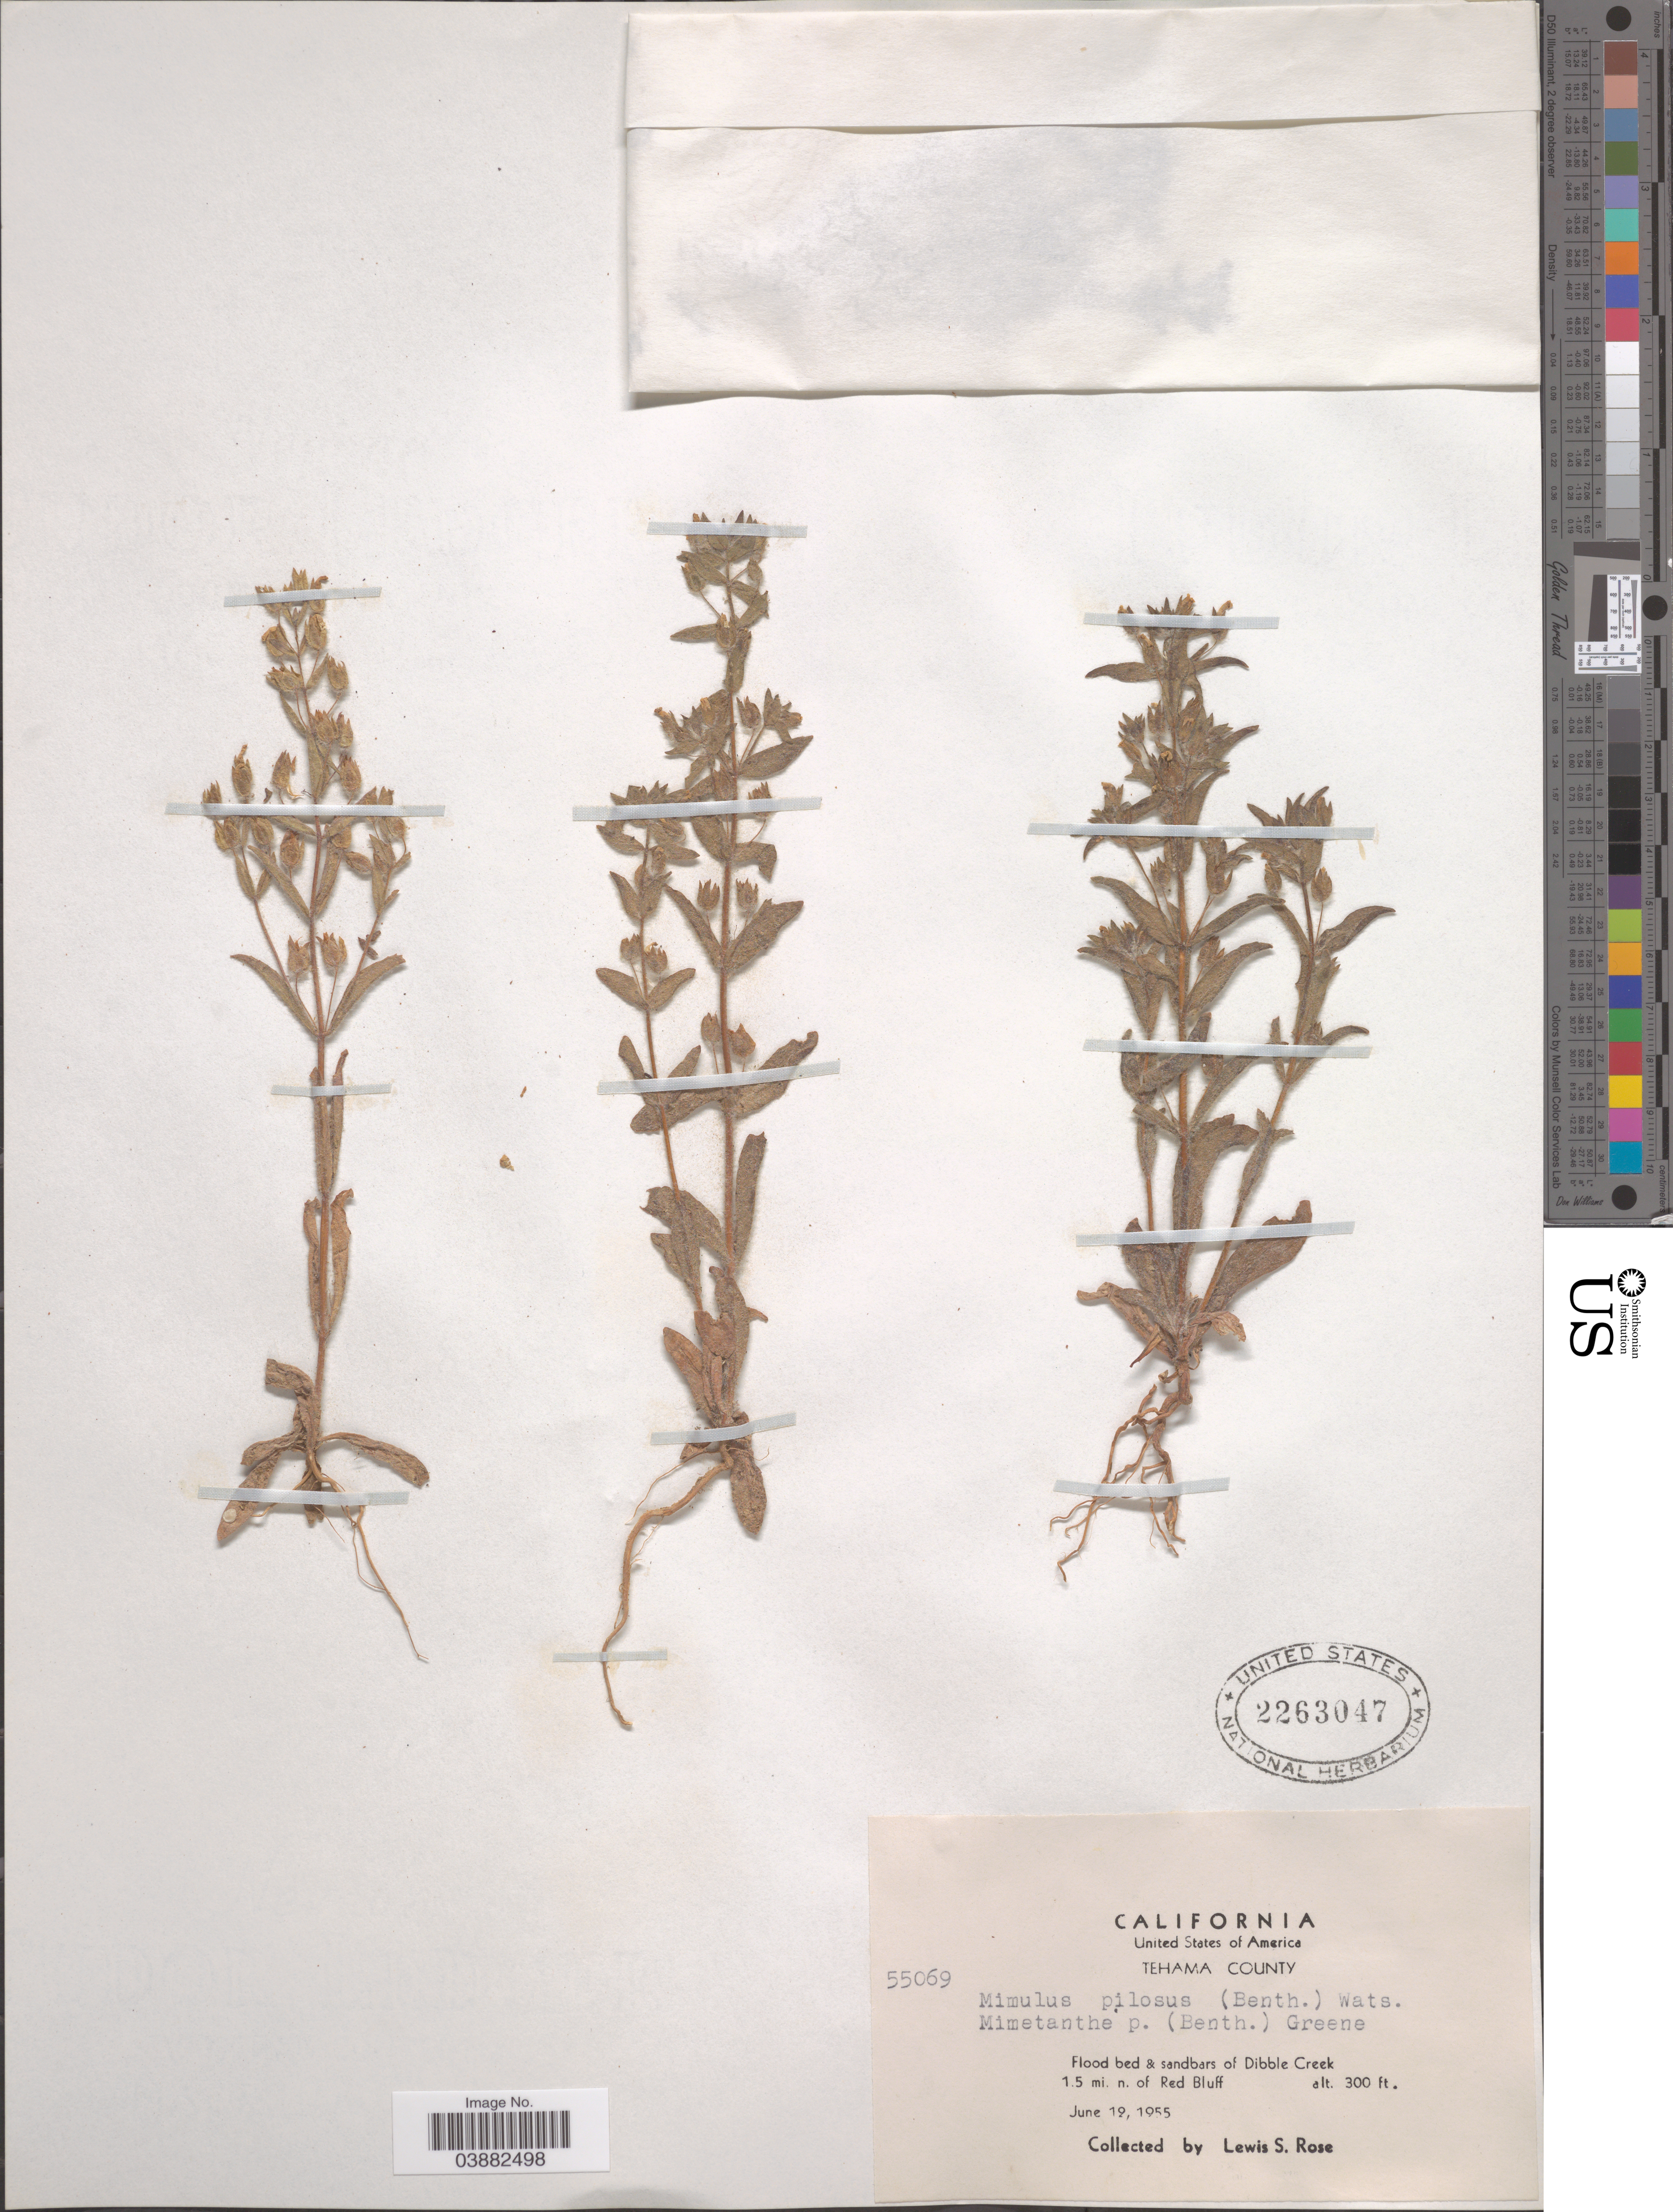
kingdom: Plantae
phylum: Tracheophyta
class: Magnoliopsida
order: Lamiales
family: Phrymaceae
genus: Mimulus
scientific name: Mimulus pilosus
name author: (Benth.) S. Watson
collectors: L. S. Rose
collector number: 55069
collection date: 1955-06-12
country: United States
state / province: California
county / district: Tehama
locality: Tehama County. Flood bed & sandbars of Dibble Creek. 1.5. mi. n. of Red Bluff.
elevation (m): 91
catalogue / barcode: US 2263047